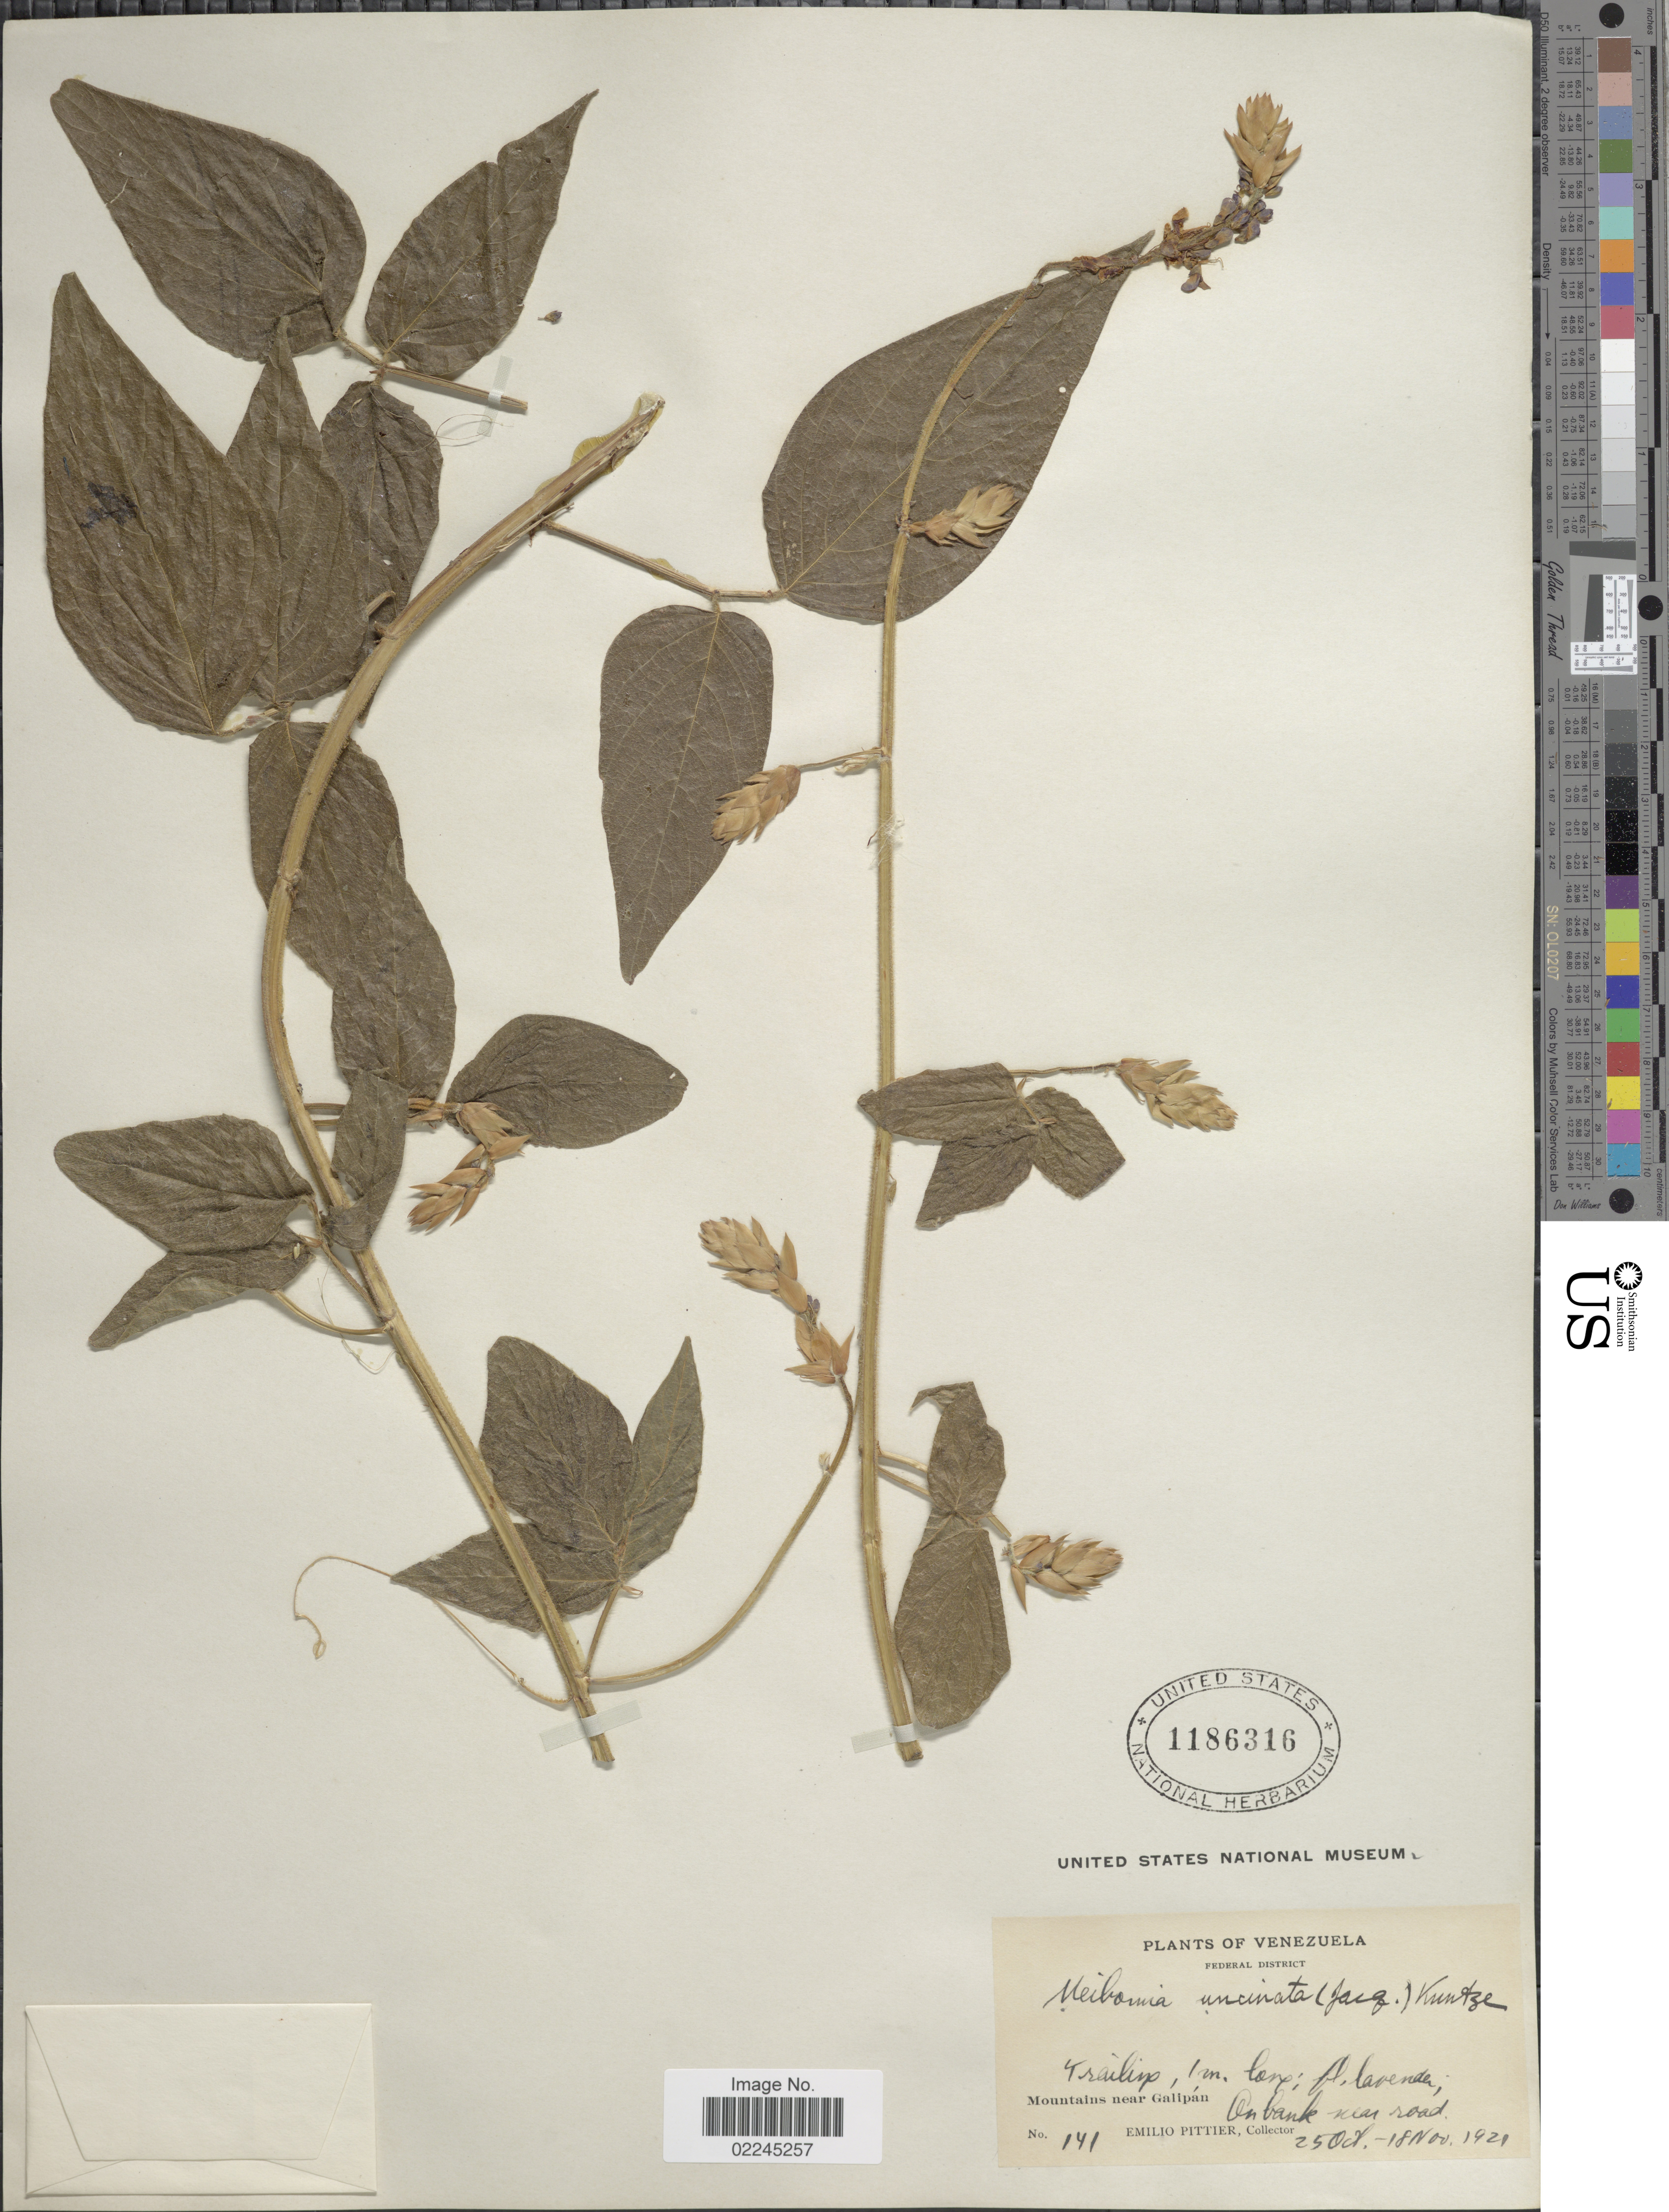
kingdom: Plantae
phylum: Tracheophyta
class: Magnoliopsida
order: Fabales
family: Fabaceae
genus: Desmodium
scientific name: Desmodium intortum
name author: (Mill.) Urb.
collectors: E. Pittier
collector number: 141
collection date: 1921-10-25/1921-11-18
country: Venezuela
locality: Federal District, Trailing, Mountains near Galipan, on bank near road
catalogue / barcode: US 1186316